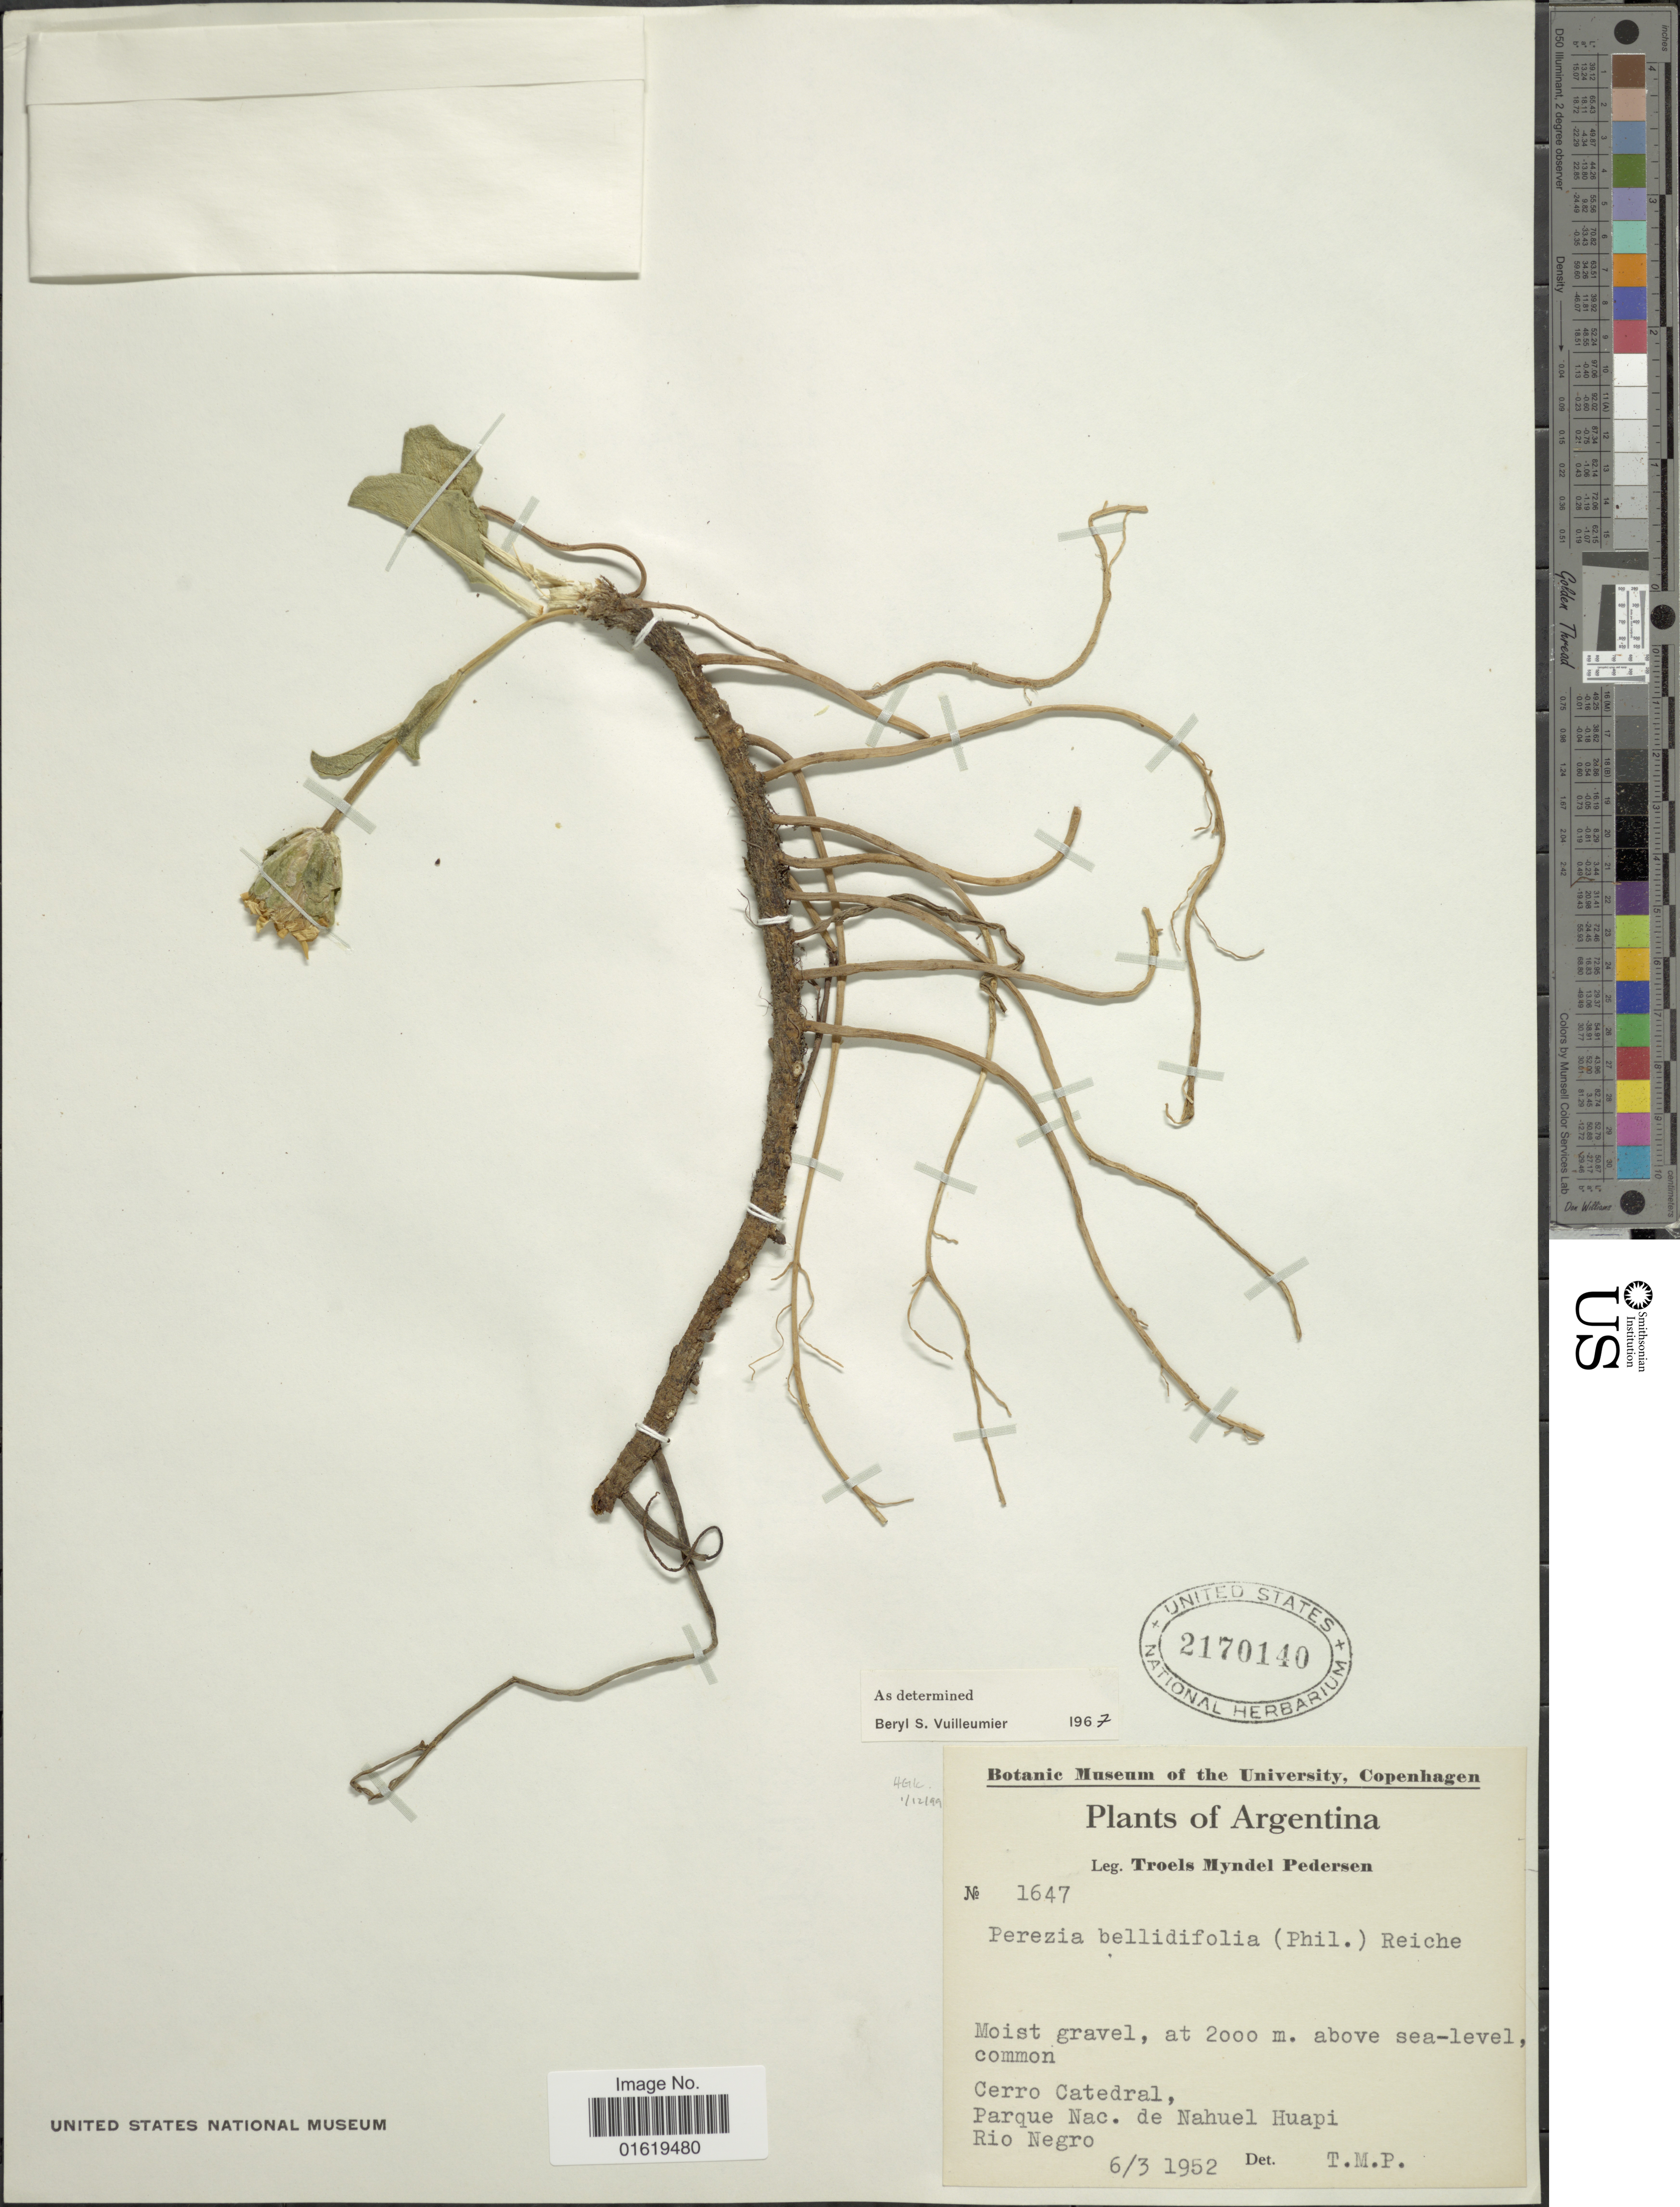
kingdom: Plantae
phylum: Tracheophyta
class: Magnoliopsida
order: Asterales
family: Asteraceae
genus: Perezia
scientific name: Perezia bellidifolia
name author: (Phil.) Reiche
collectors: T. Pederson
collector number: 1647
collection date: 1952-03-06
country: Argentina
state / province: Rio Negro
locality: Cerro Catedral, Parque Nac. de Nahuel Huapi. Rio Negro.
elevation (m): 2000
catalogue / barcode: US 2170140